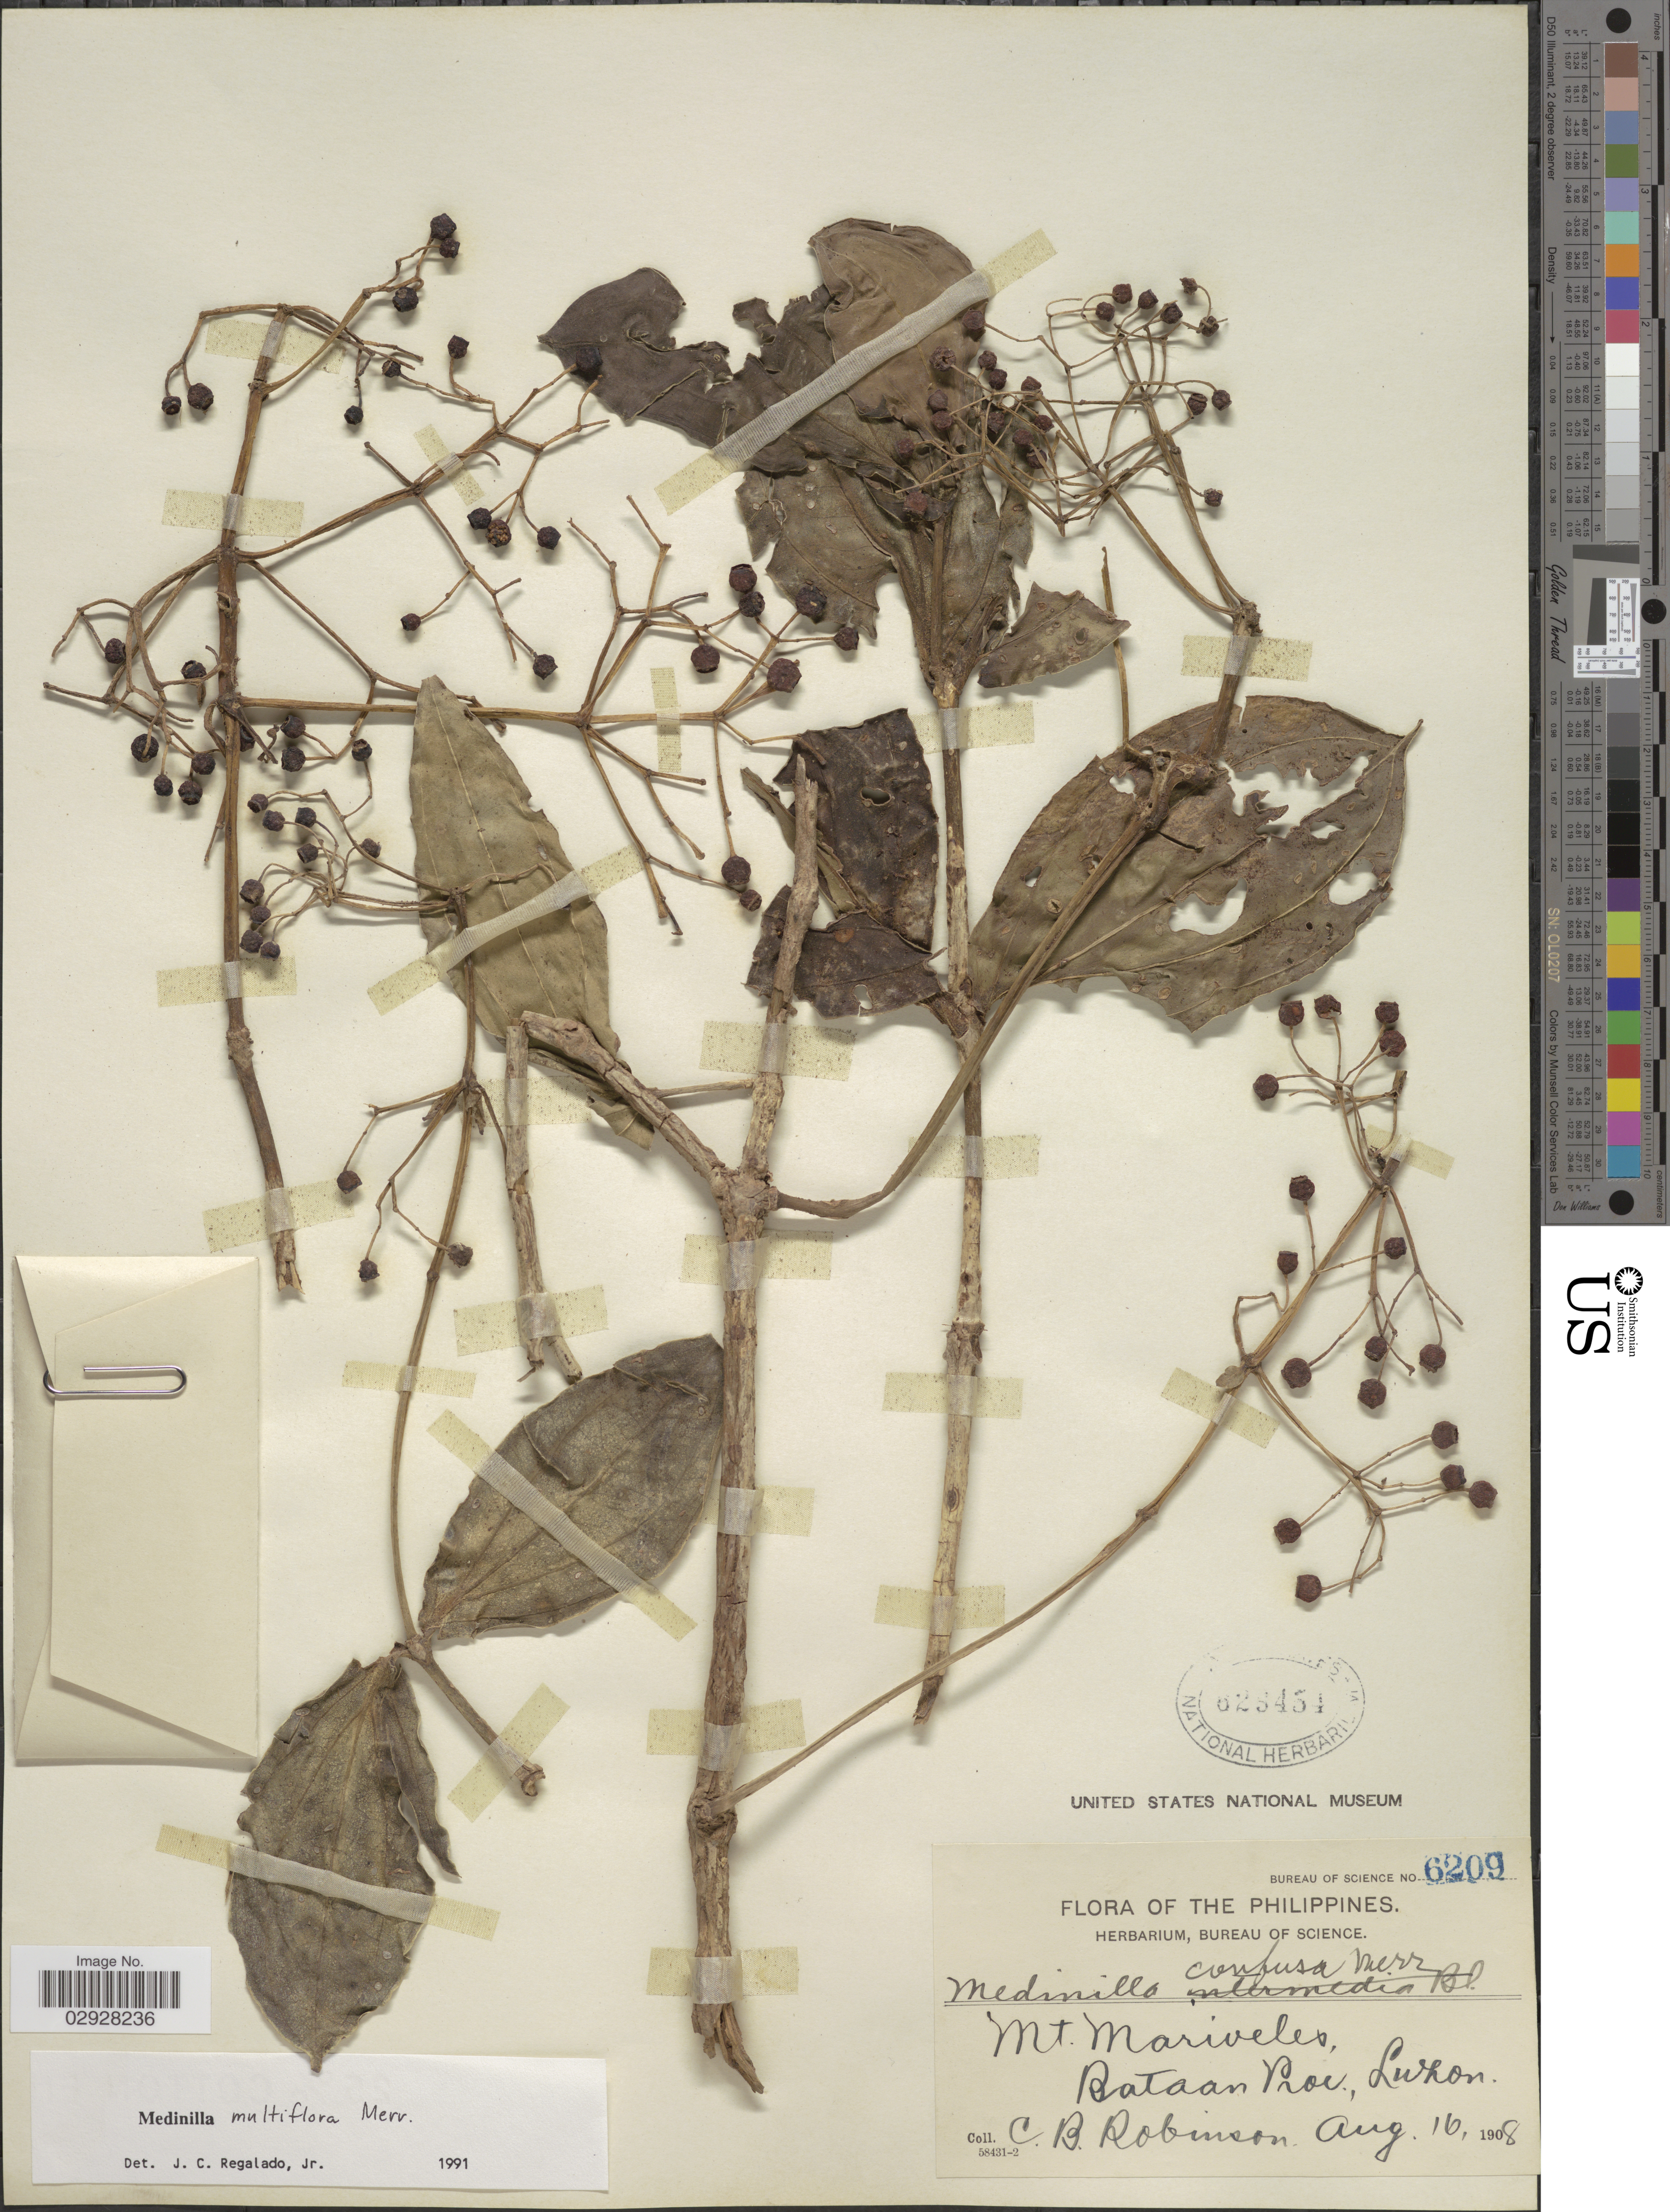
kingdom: Plantae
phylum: Tracheophyta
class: Magnoliopsida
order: Myrtales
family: Melastomataceae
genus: Medinilla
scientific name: Medinilla multiflora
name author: Merr.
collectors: C. Robinson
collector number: Bureau of Science 6209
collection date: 1908-08-16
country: Philippines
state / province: Central Luzon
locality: Mt. Mariveles, Bataan Prov., Luzon.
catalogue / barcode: US 626454